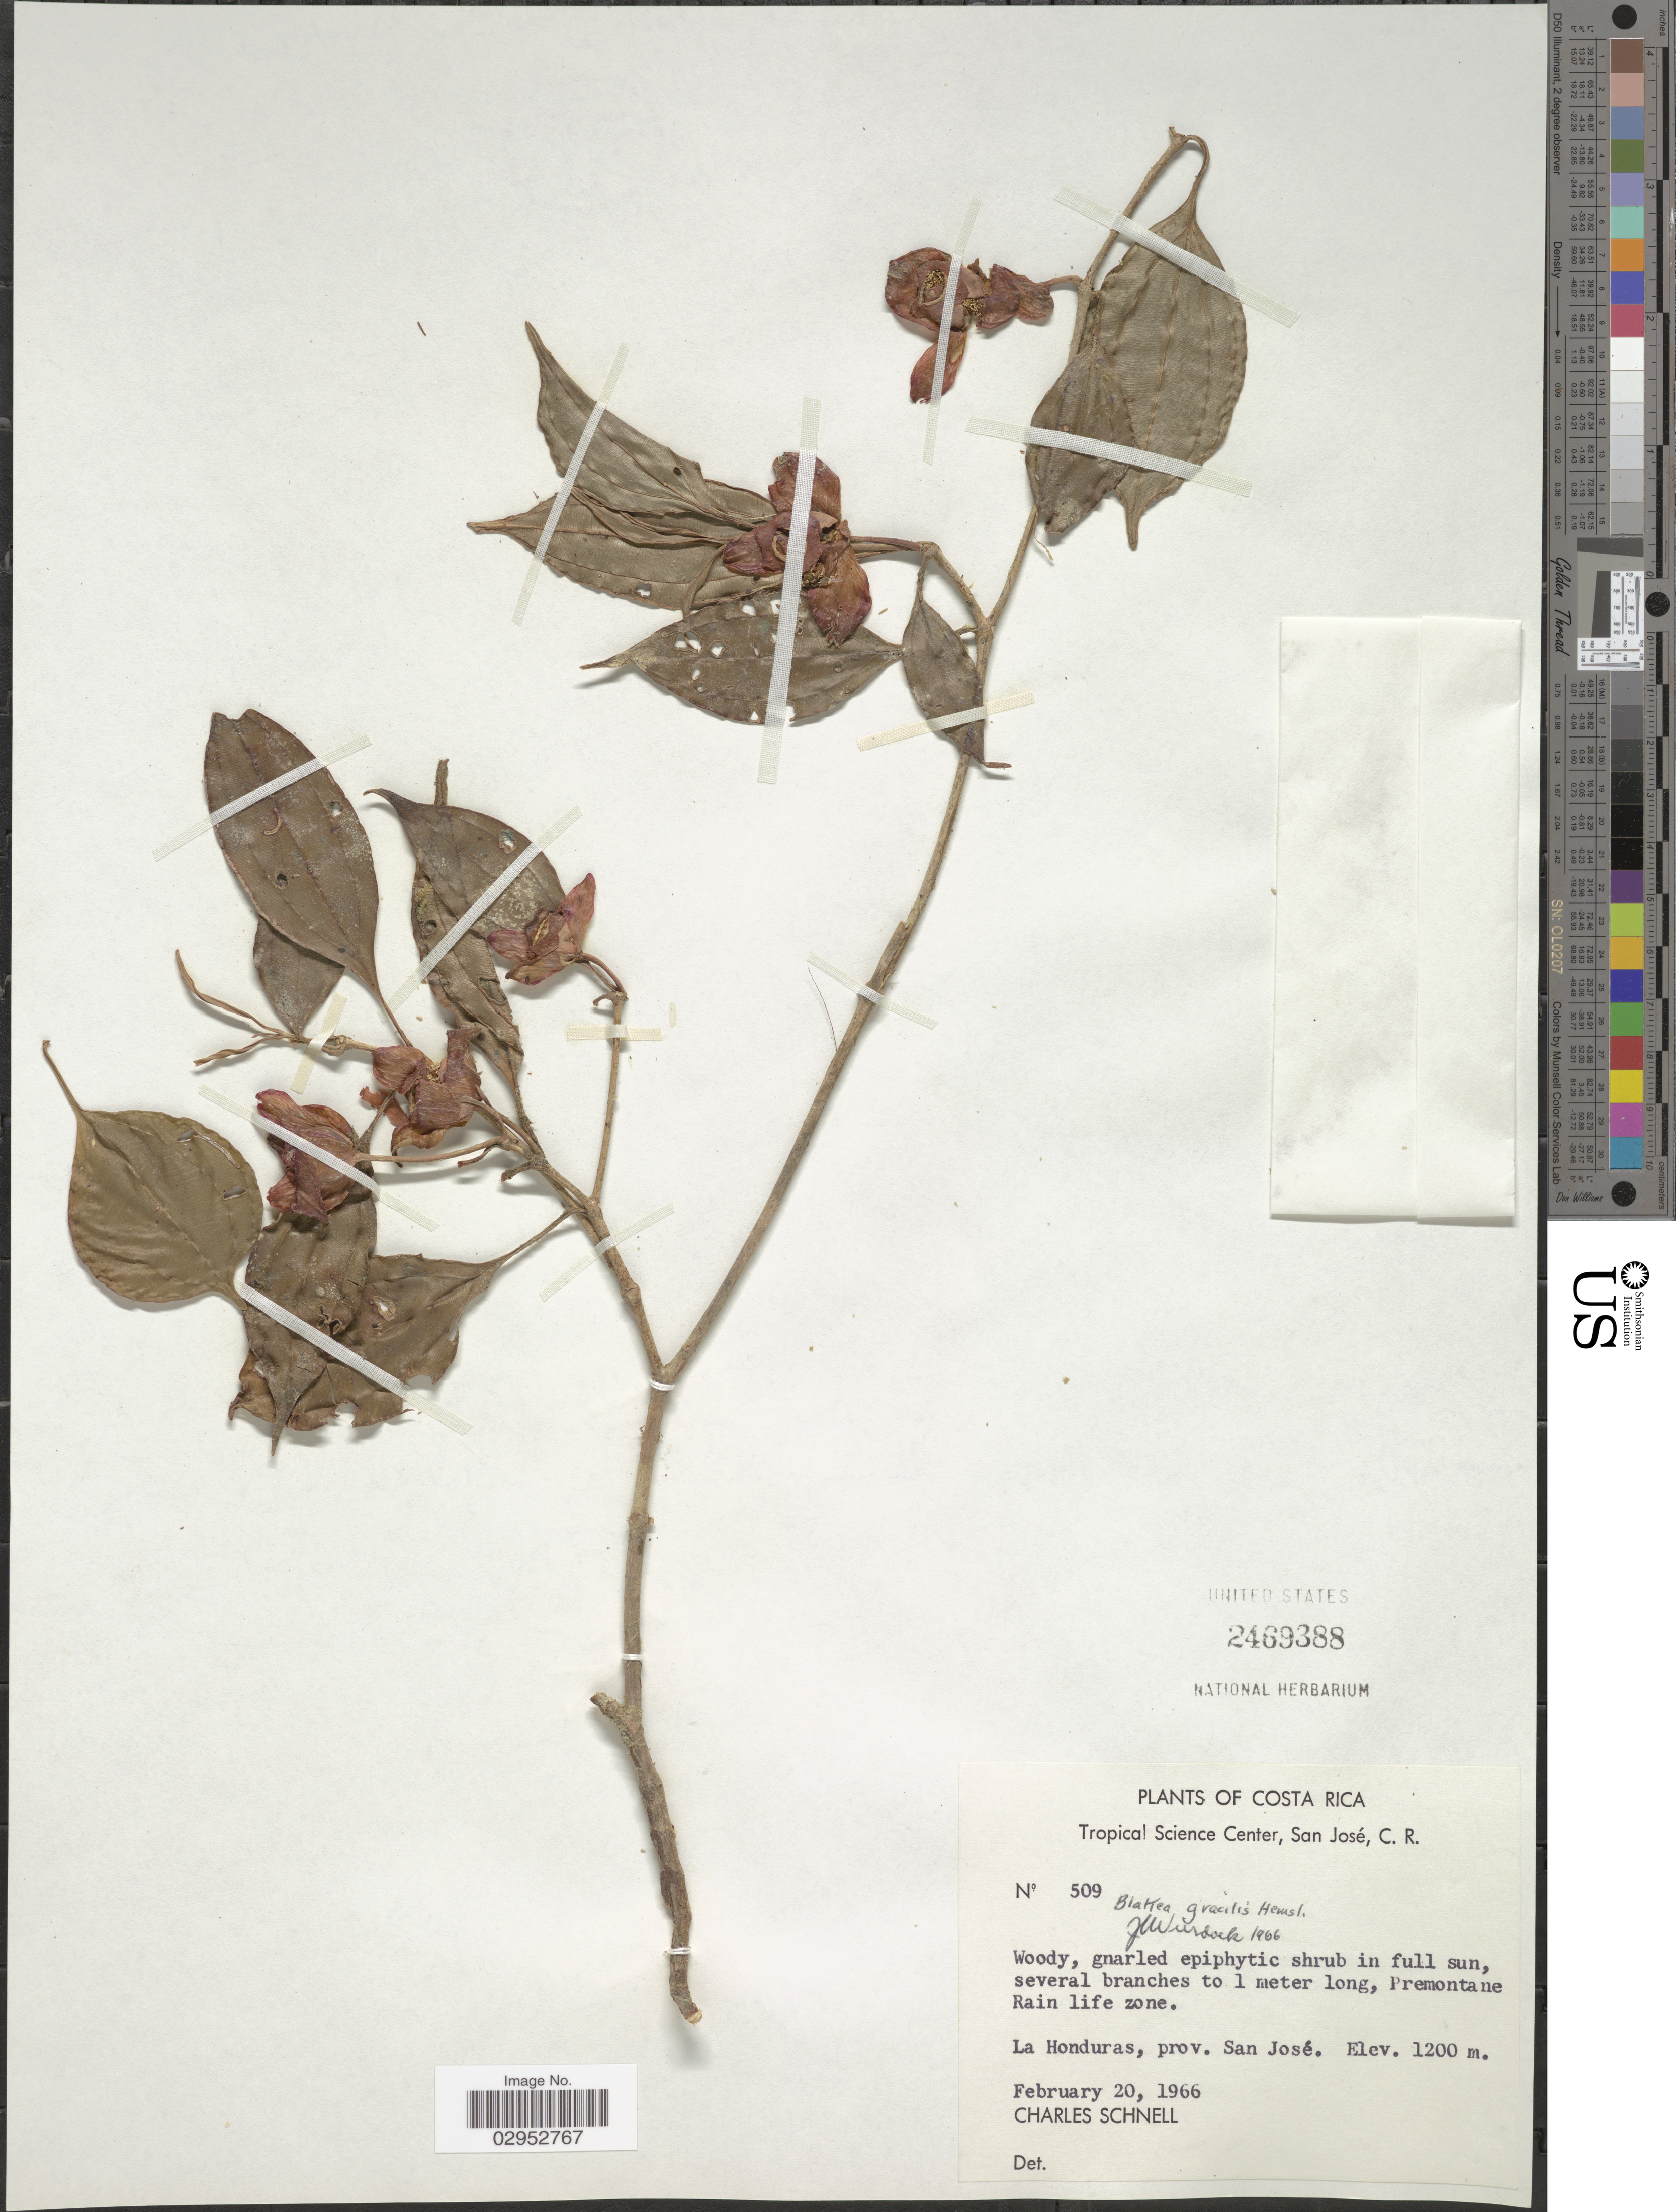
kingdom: Plantae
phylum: Tracheophyta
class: Magnoliopsida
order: Myrtales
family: Melastomataceae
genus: Blakea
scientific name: Blakea guatemalensis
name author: Donn. Sm.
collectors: C. Schnell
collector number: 509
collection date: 1966-02-20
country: Costa Rica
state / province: San José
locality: Premontane Rain life zone. La Honduras, prov. San José.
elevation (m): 1200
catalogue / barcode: US 2469388